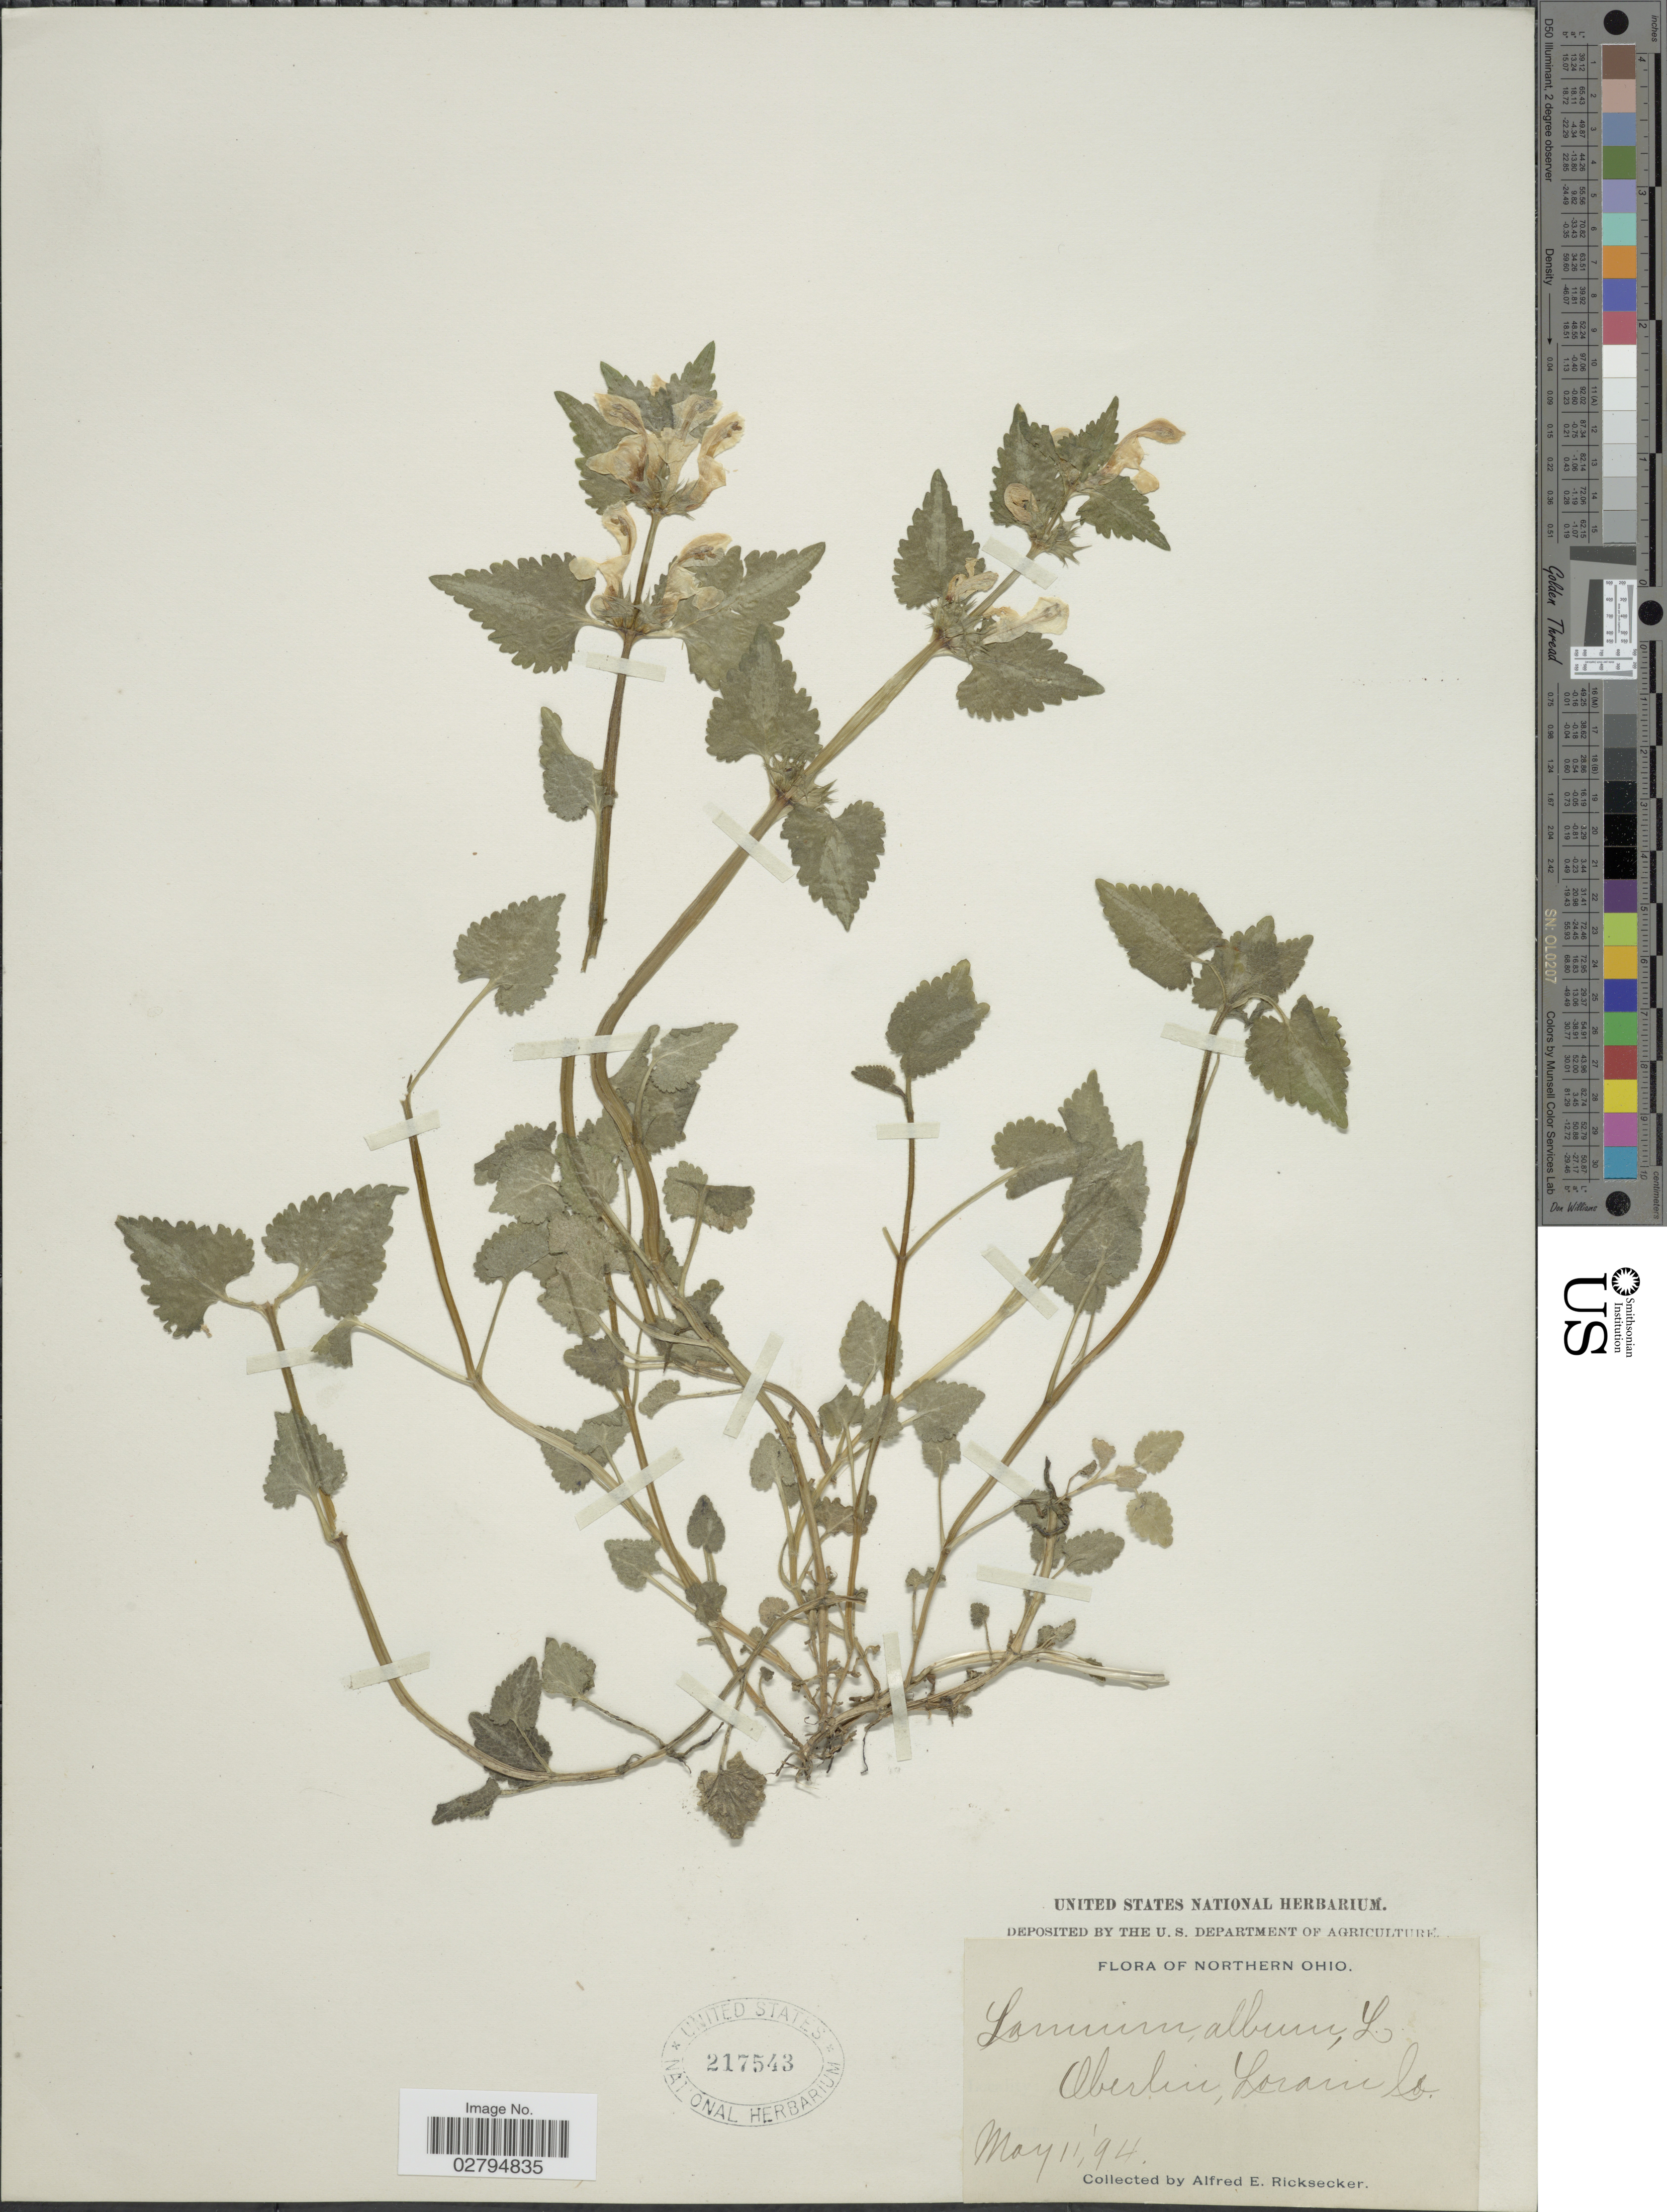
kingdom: Plantae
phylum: Tracheophyta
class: Magnoliopsida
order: Lamiales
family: Lamiaceae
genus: Lamium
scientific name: Lamium album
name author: L.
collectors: A. E. Ricksecker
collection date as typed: Transcribed d/m/y: 11/5/94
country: United States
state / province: Ohio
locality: Northern Ohio. Oberlin, Lorain Co.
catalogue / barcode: US 217543